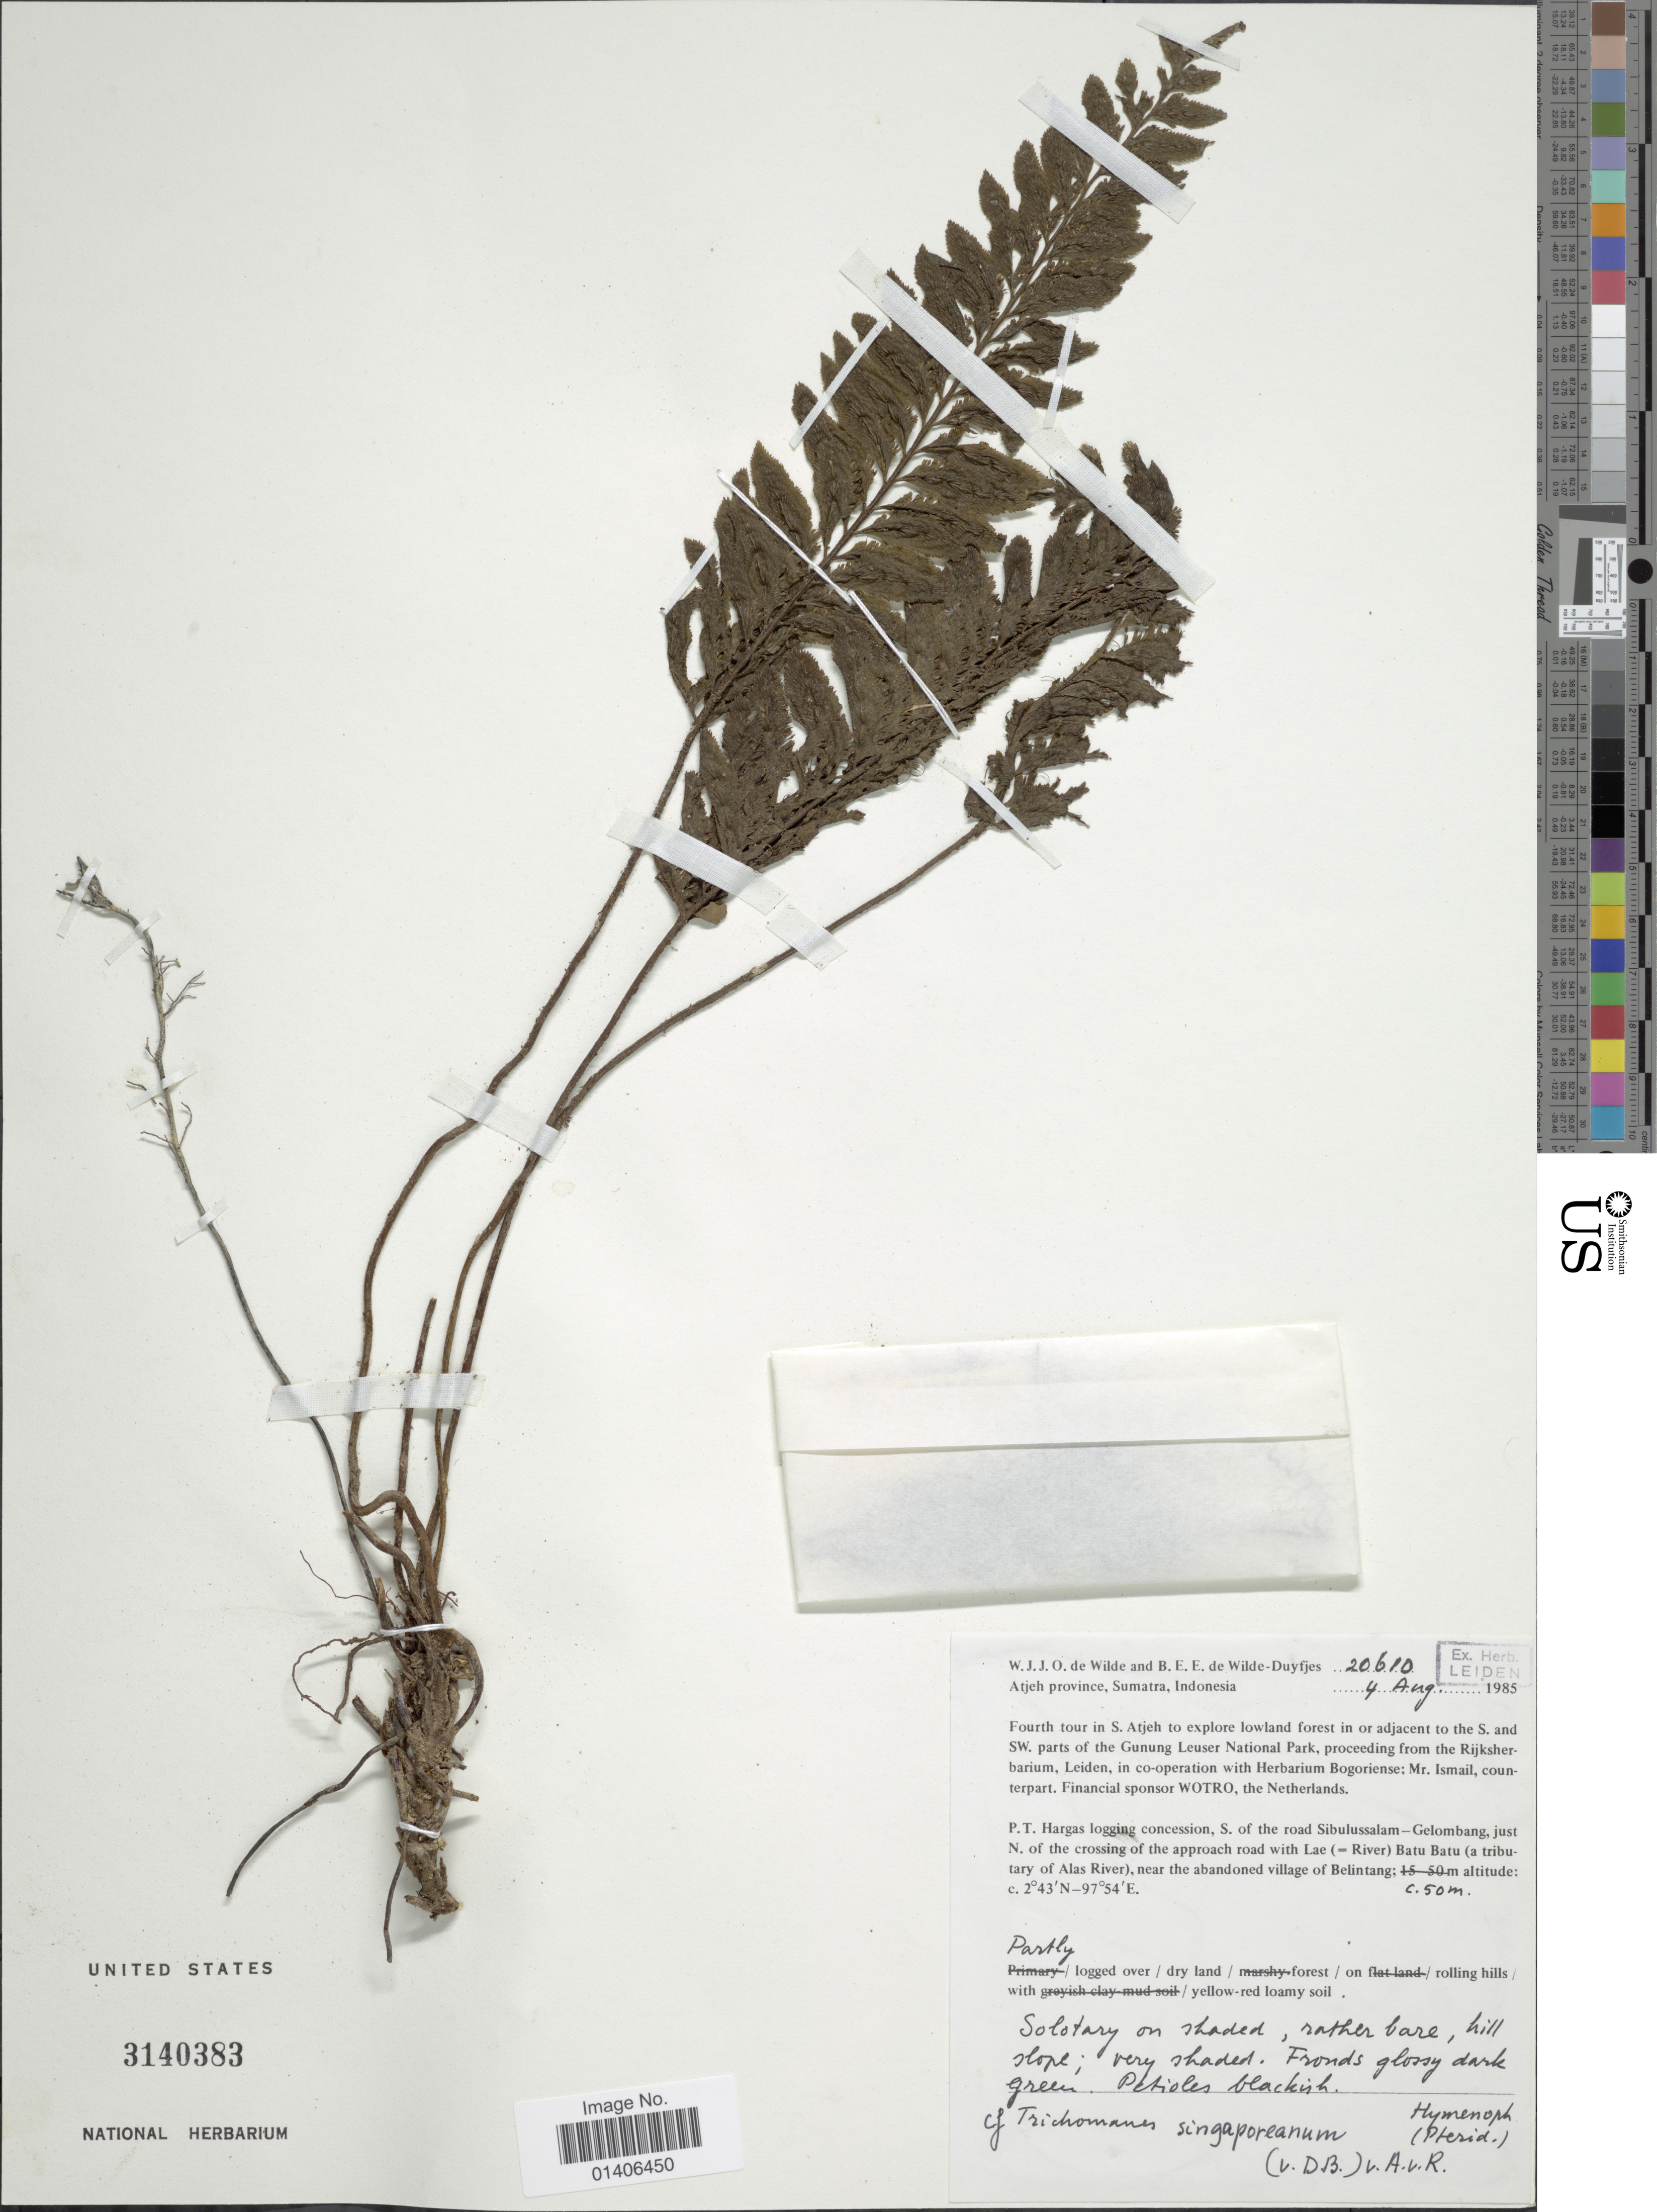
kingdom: Plantae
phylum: Tracheophyta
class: Polypodiopsida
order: Hymenophyllales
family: Hymenophyllaceae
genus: Cephalomanes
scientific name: Cephalomanes singaporianum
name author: Bosch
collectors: W. J. de Wilde & B. E. de Wilde-Duyfjes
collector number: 20610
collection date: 1985-08-04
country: Indonesia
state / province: Sumatra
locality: Atjeh province, P.T Hargas logging concession, S of the road Sibulussalam-Gelombang, just N of the crossing of the approach with Lae (=River) Batu Batu ( a tributary of Alas River), near the abondoned village of Belintang). S. and SW. parts of the Gunung Leuser National Park.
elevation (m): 50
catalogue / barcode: US 3140383